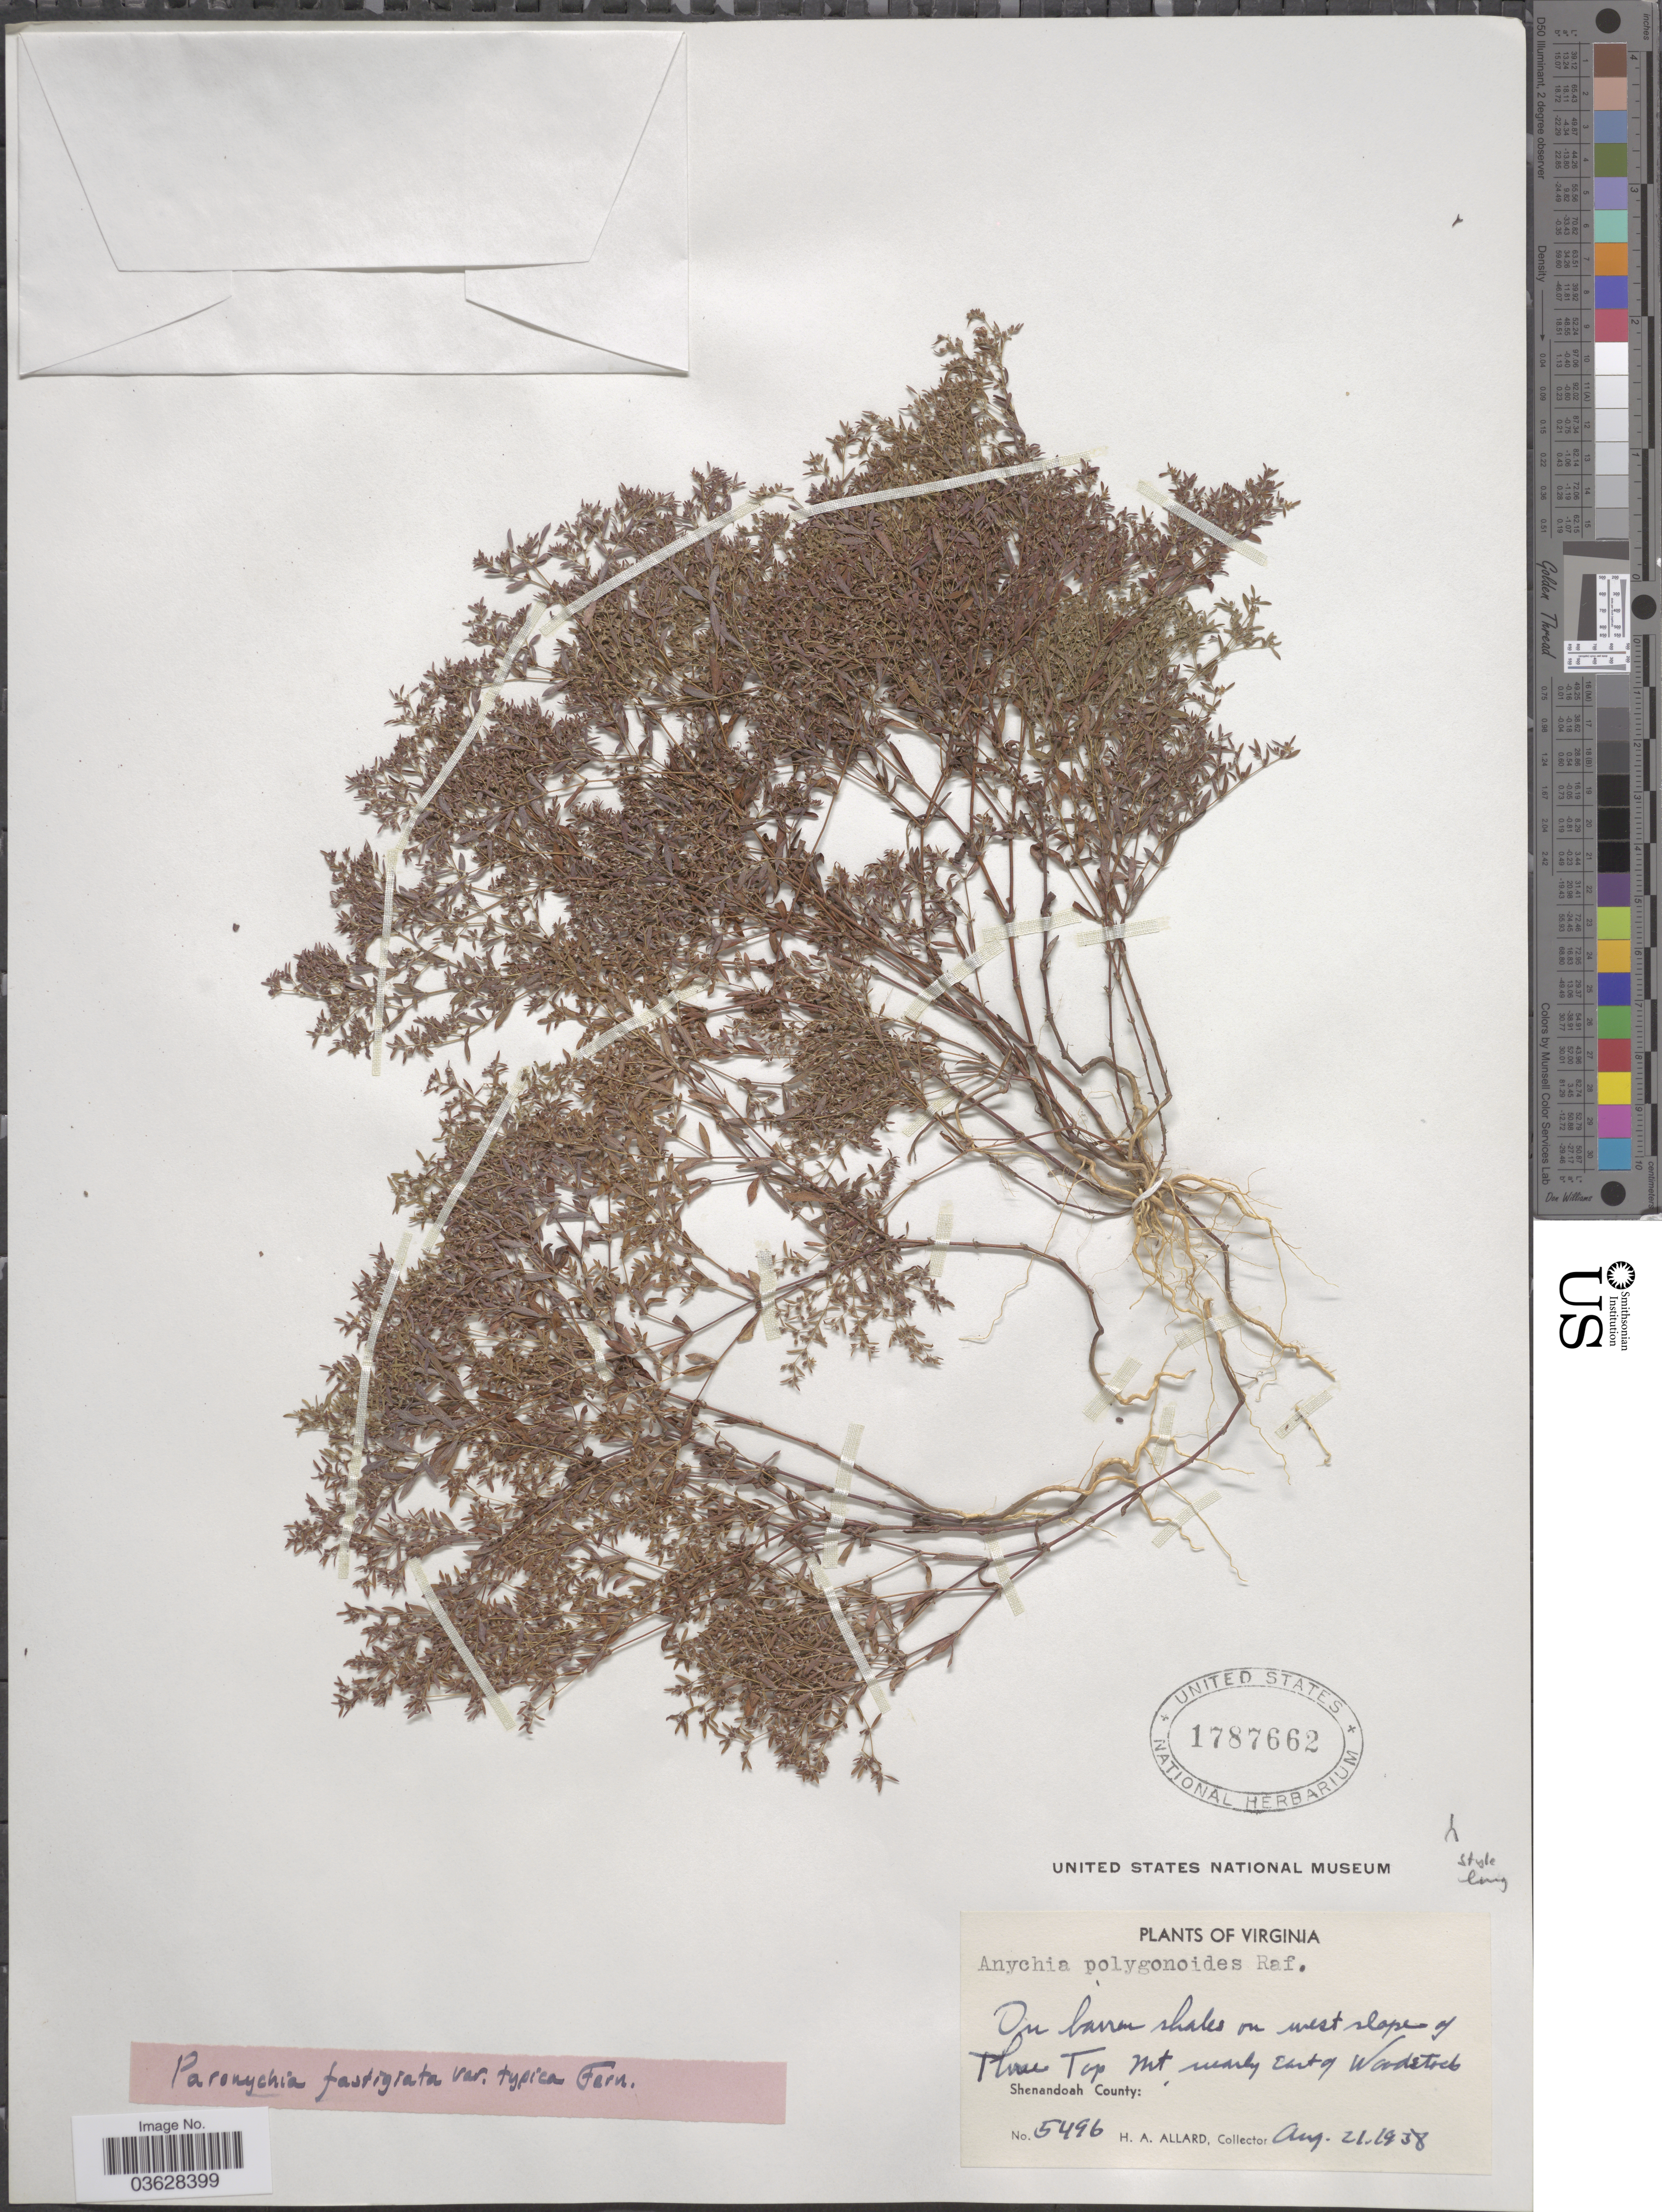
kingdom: Plantae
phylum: Tracheophyta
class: Magnoliopsida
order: Caryophyllales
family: Caryophyllaceae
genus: Paronychia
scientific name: Paronychia fastigiata var. pumila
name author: (Alph. Wood) Fernald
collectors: H. A. Allard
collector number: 5496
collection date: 1938-08-21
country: United States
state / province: Virginia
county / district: Shenandoah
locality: On west slopes of Three Top Mt. nearby East of Woodstock. Shenandoah County.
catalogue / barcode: US 1787662